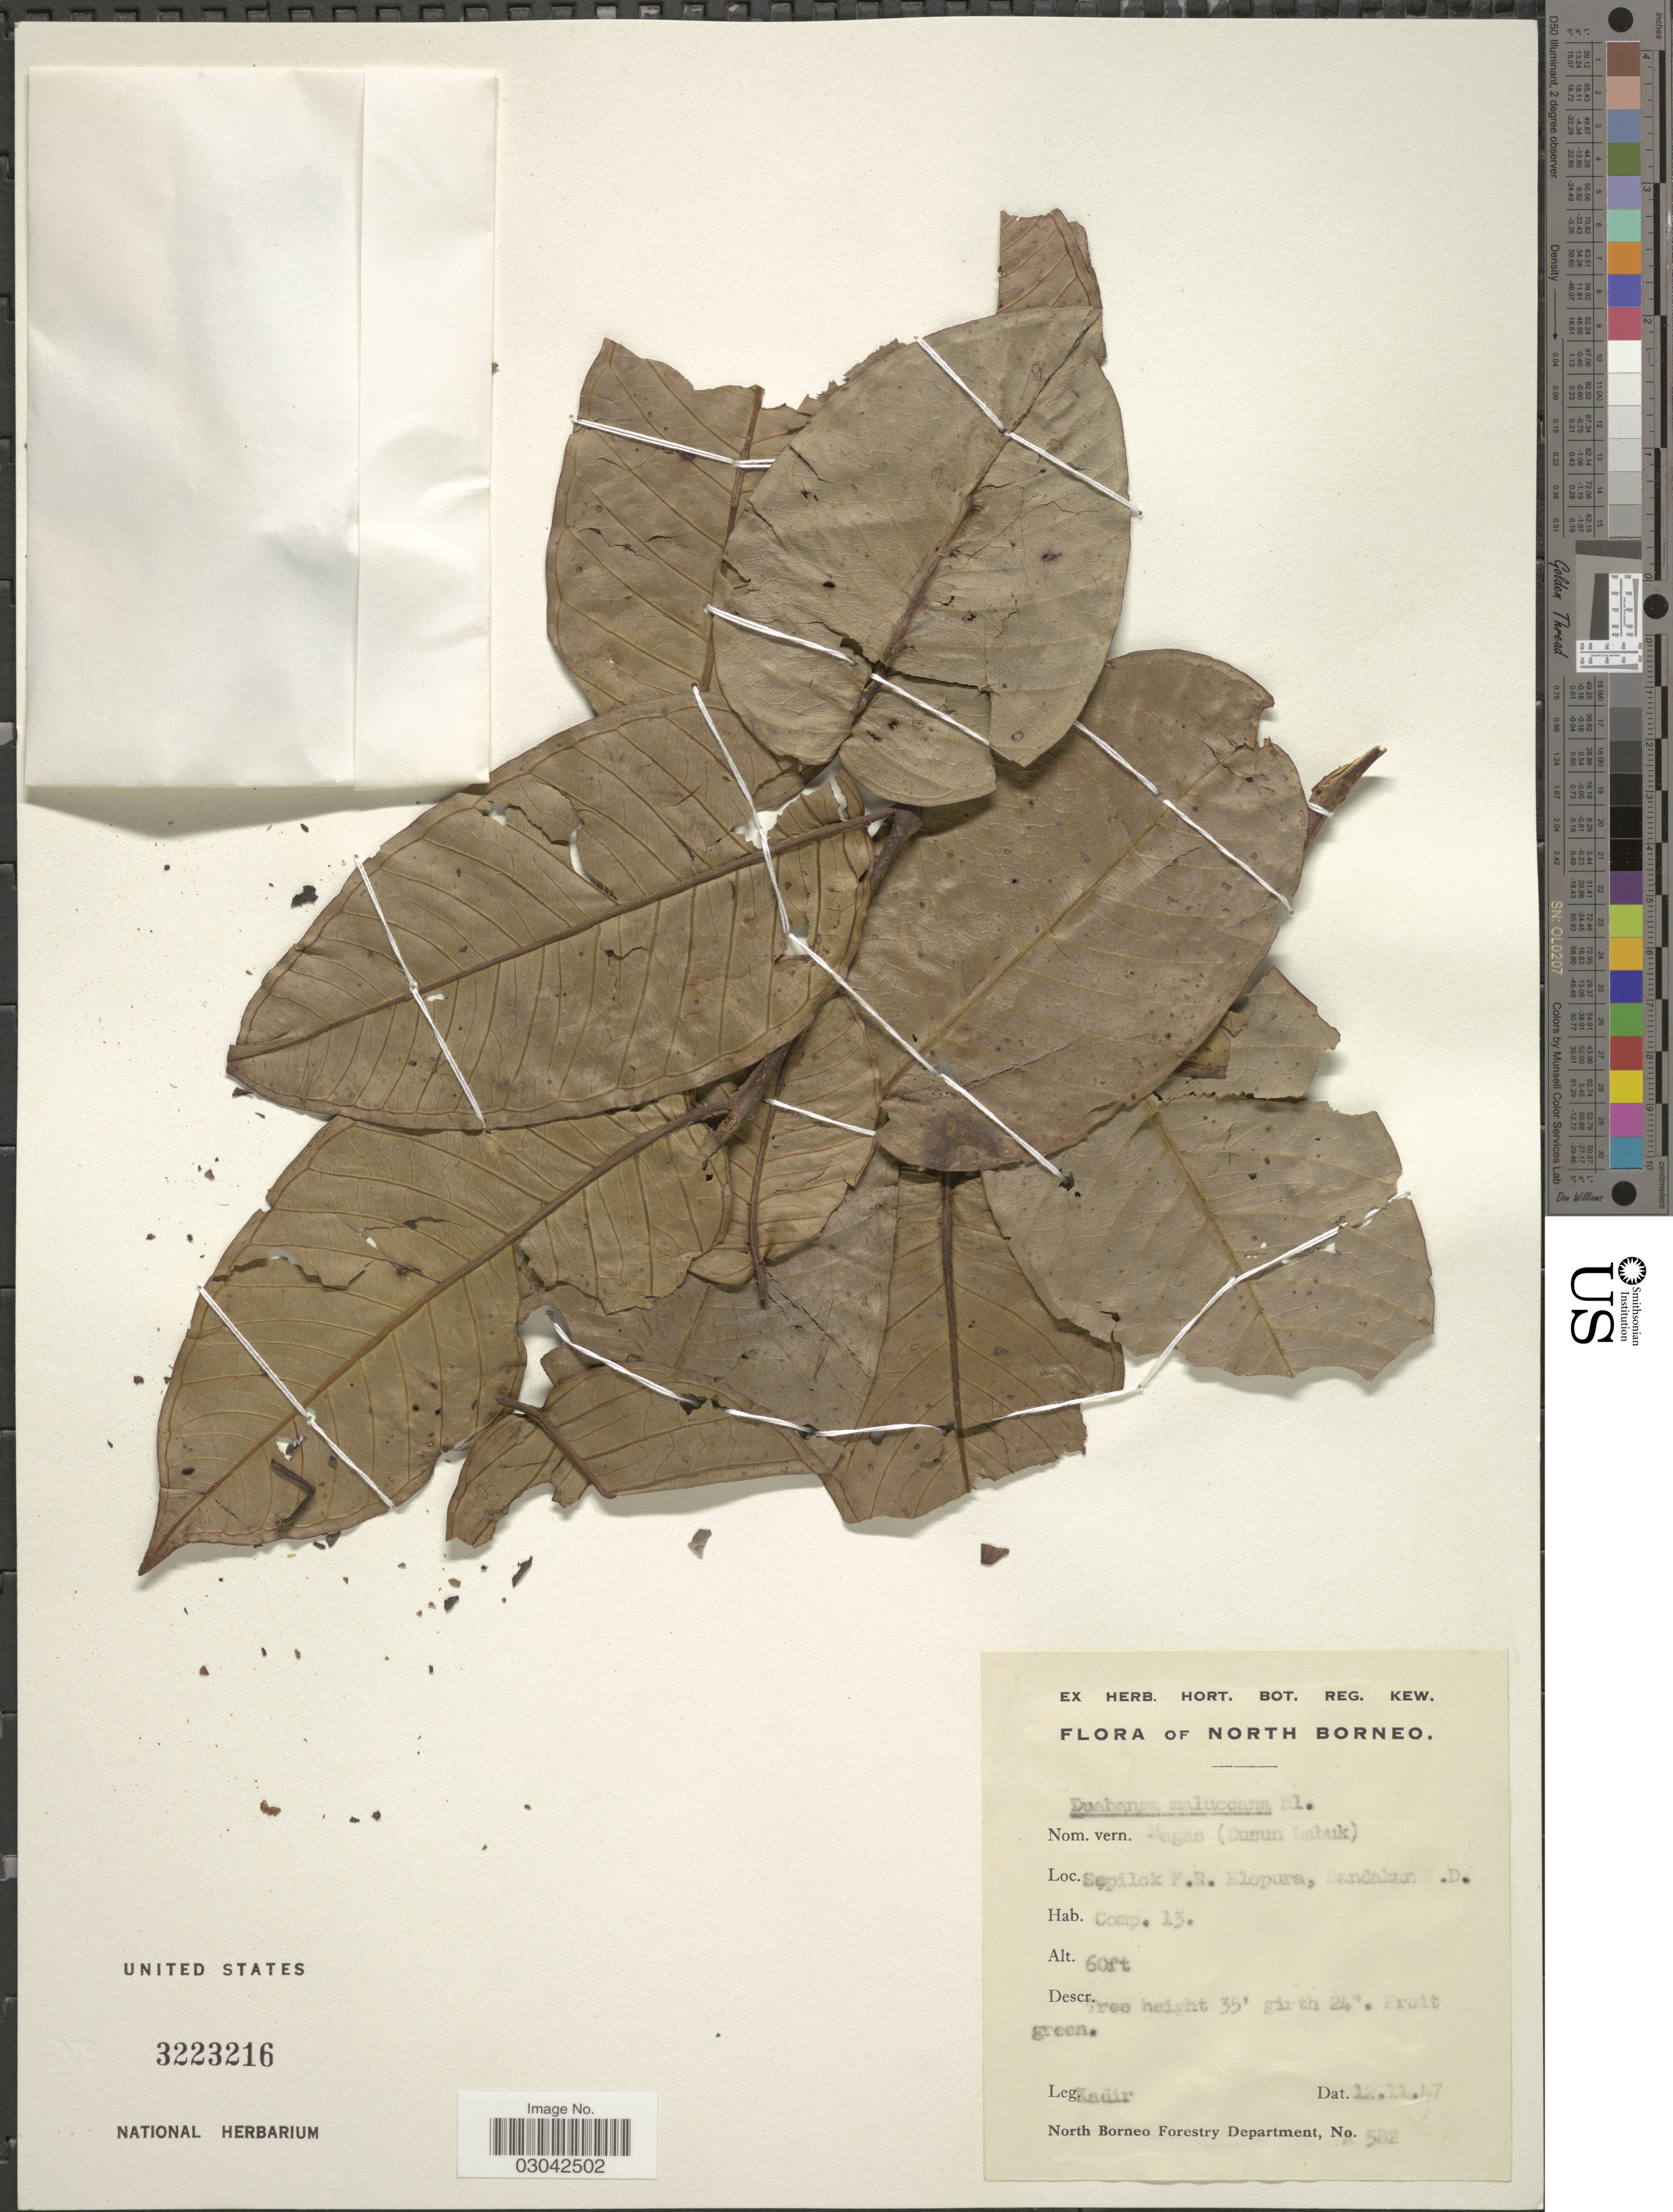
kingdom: Plantae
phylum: Tracheophyta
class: Magnoliopsida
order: Myrtales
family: Lythraceae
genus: Duabanga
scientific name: Duabanga moluccana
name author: Blume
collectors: -. Kadir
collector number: A582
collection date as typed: Transcribed d/m/y: 12/11/47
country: Malaysia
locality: North Borneo. Sepilok F.R. Elopura, Sandakan [illegible text] .D. Comp. 13.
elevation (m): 18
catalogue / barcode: US 3223216